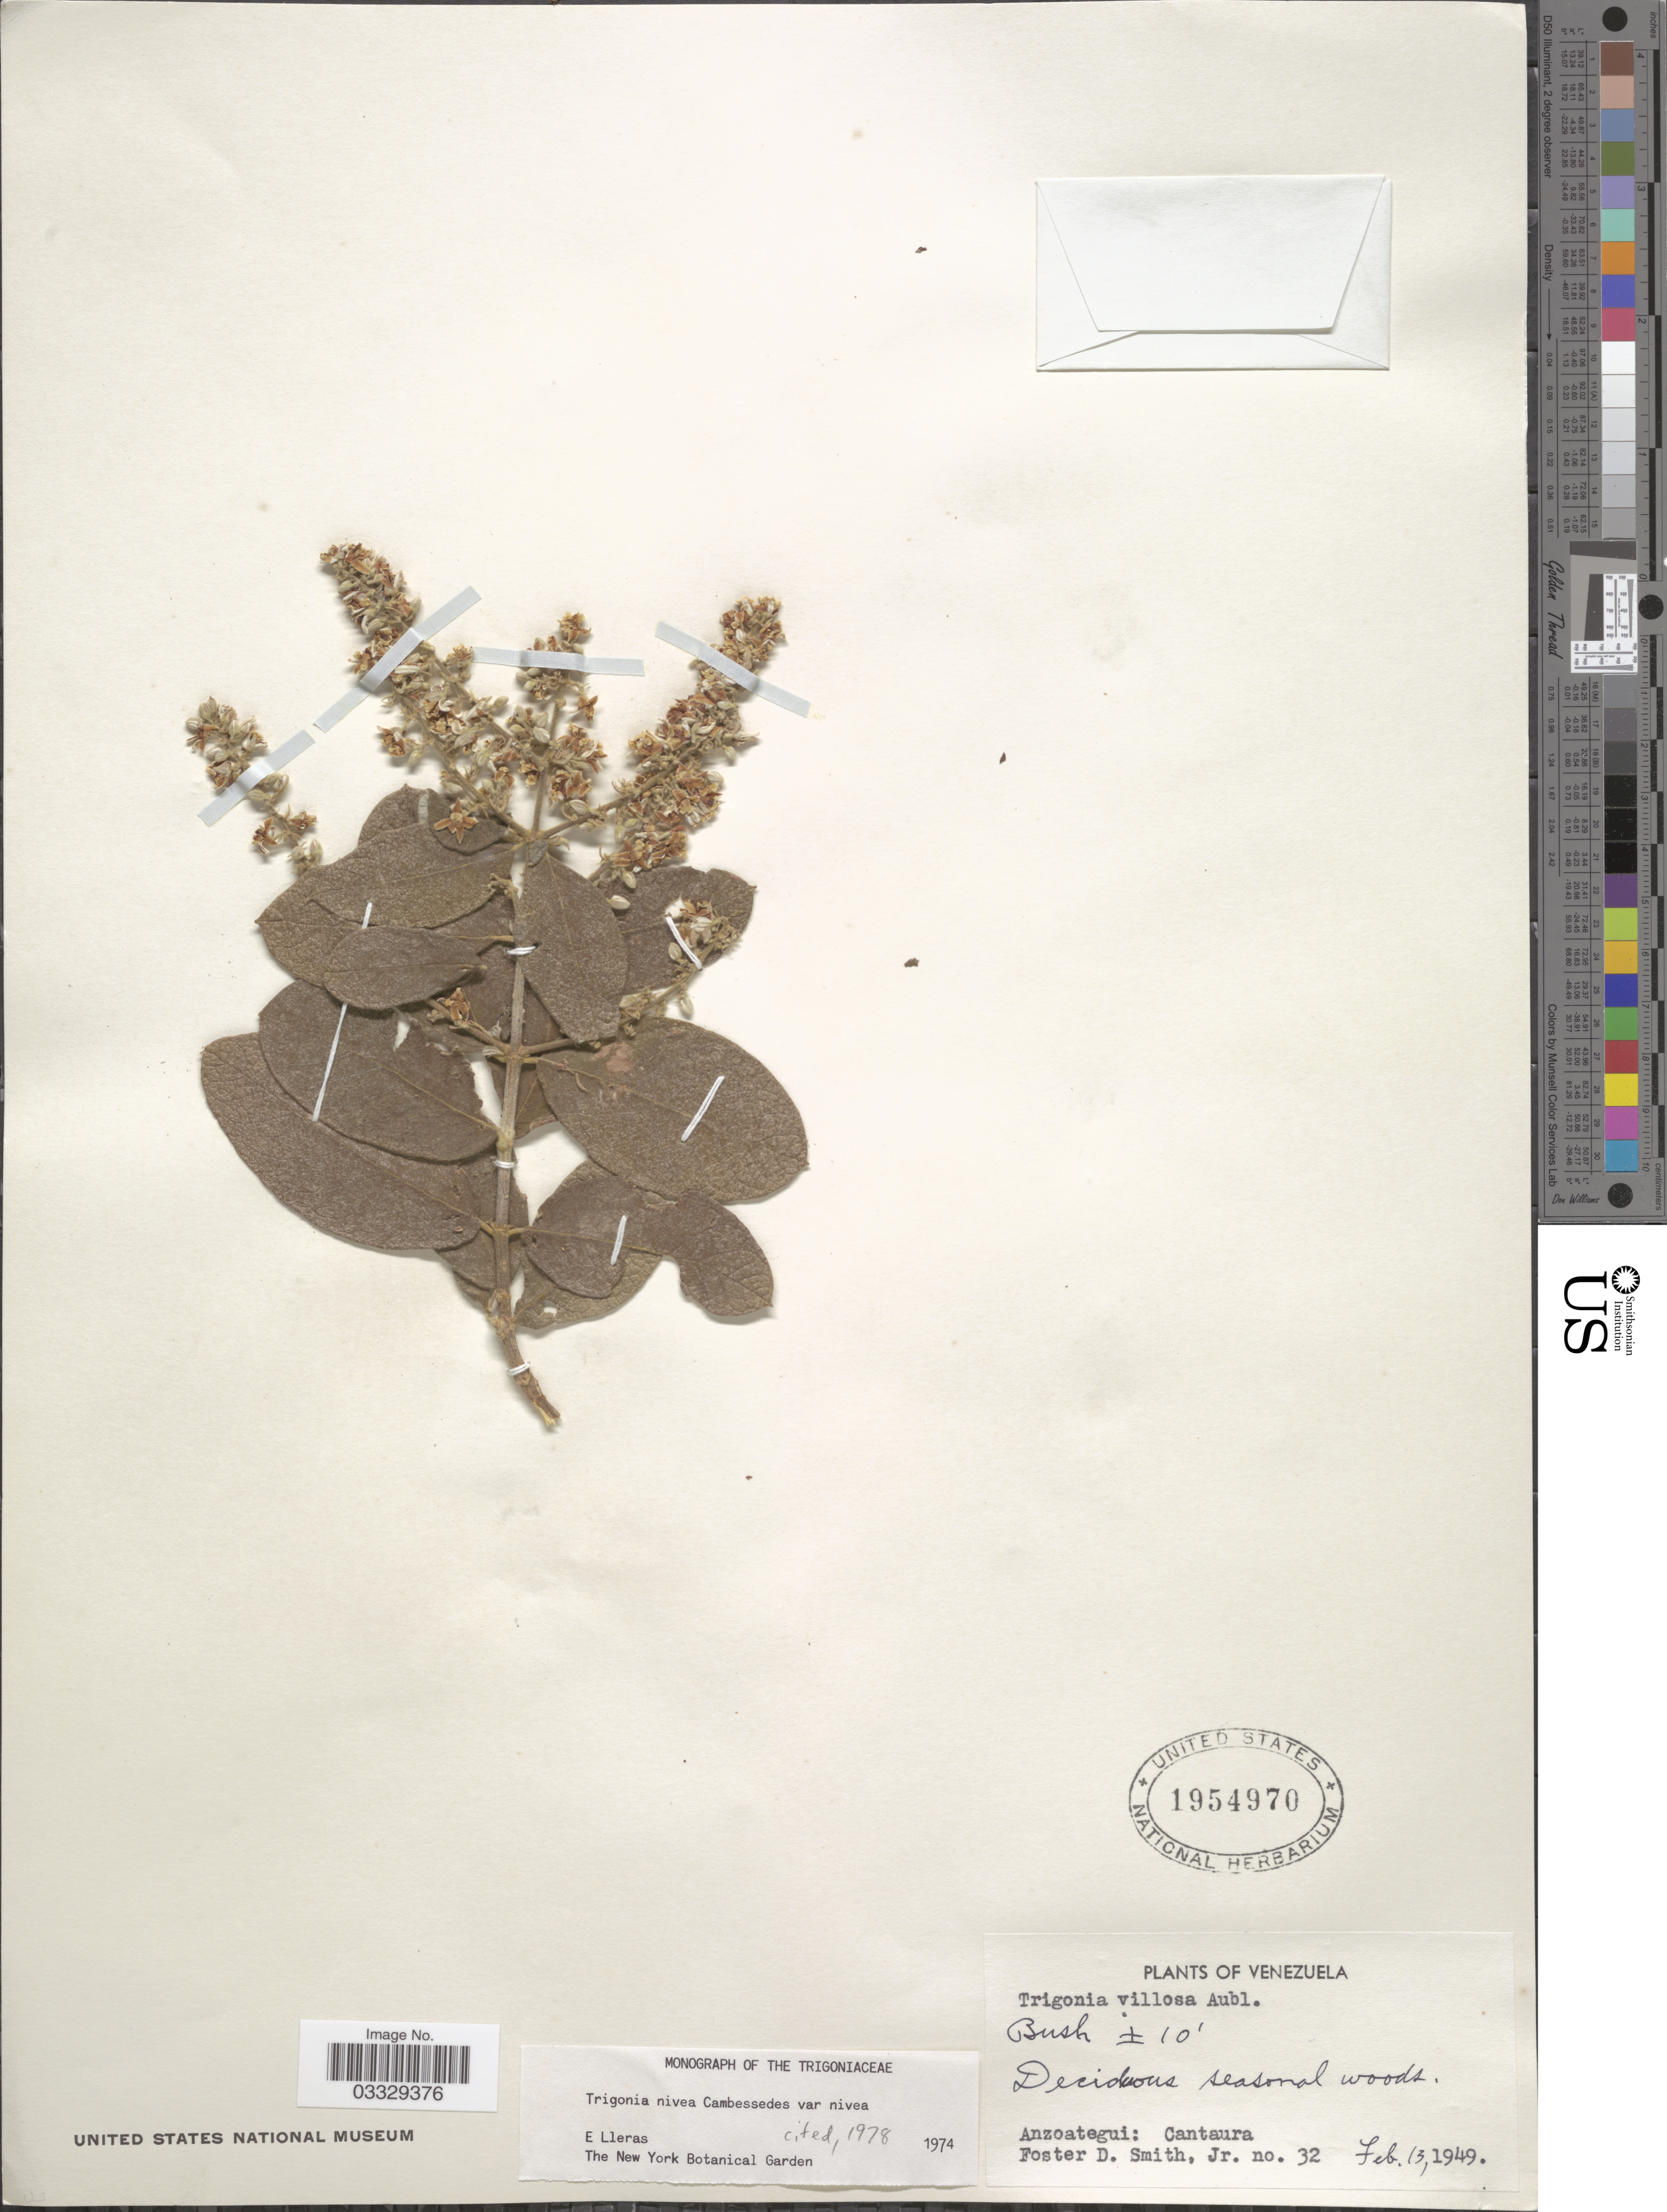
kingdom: Plantae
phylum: Tracheophyta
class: Magnoliopsida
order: Malpighiales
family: Trigoniaceae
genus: Trigonia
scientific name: Trigonia nivea var. nivea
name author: Cambess.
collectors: F. Smith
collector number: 32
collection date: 1949-02-13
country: Venezuela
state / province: Anzoategui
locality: Cantaura.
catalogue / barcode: US 1954970